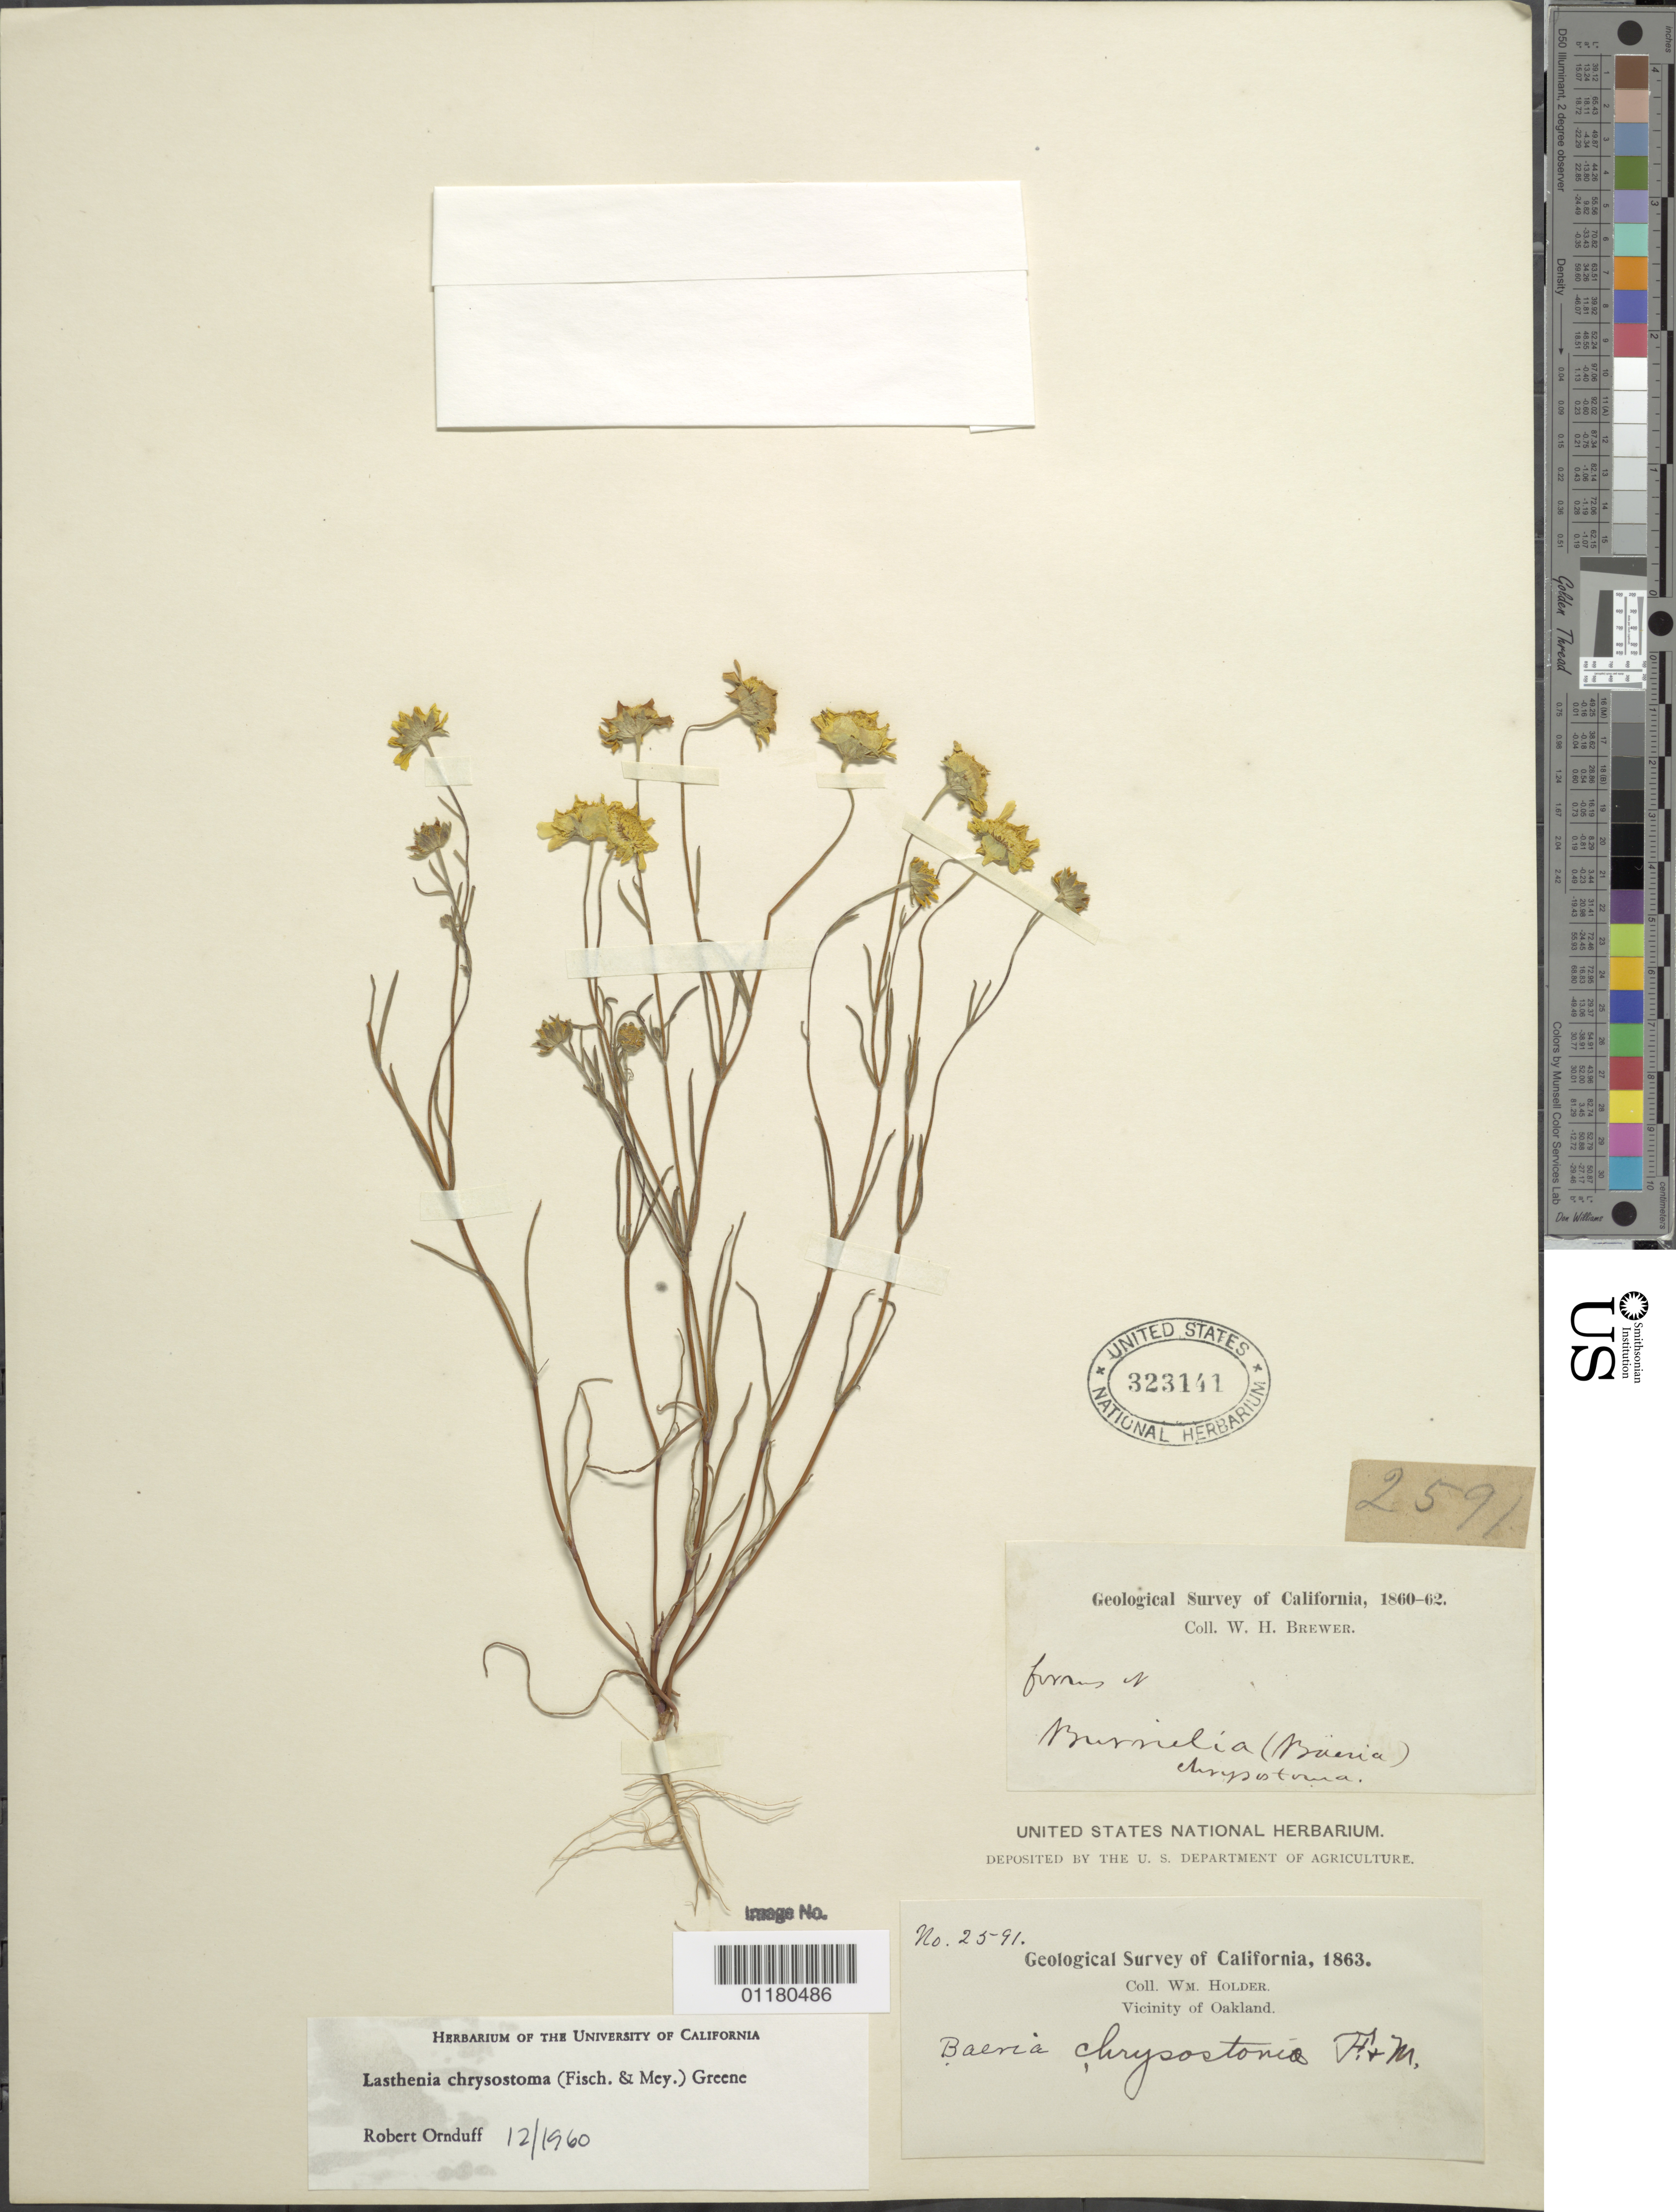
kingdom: Plantae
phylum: Tracheophyta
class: Magnoliopsida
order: Asterales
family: Asteraceae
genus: Lasthenia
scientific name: Lasthenia chrysostoma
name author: (Fisch. & C.A. Mey.) Greene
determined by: Ornduff, R.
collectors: W. Holder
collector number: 2591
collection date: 1863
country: United States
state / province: California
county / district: Alameda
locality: Vicinity of Oakland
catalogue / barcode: US 323141